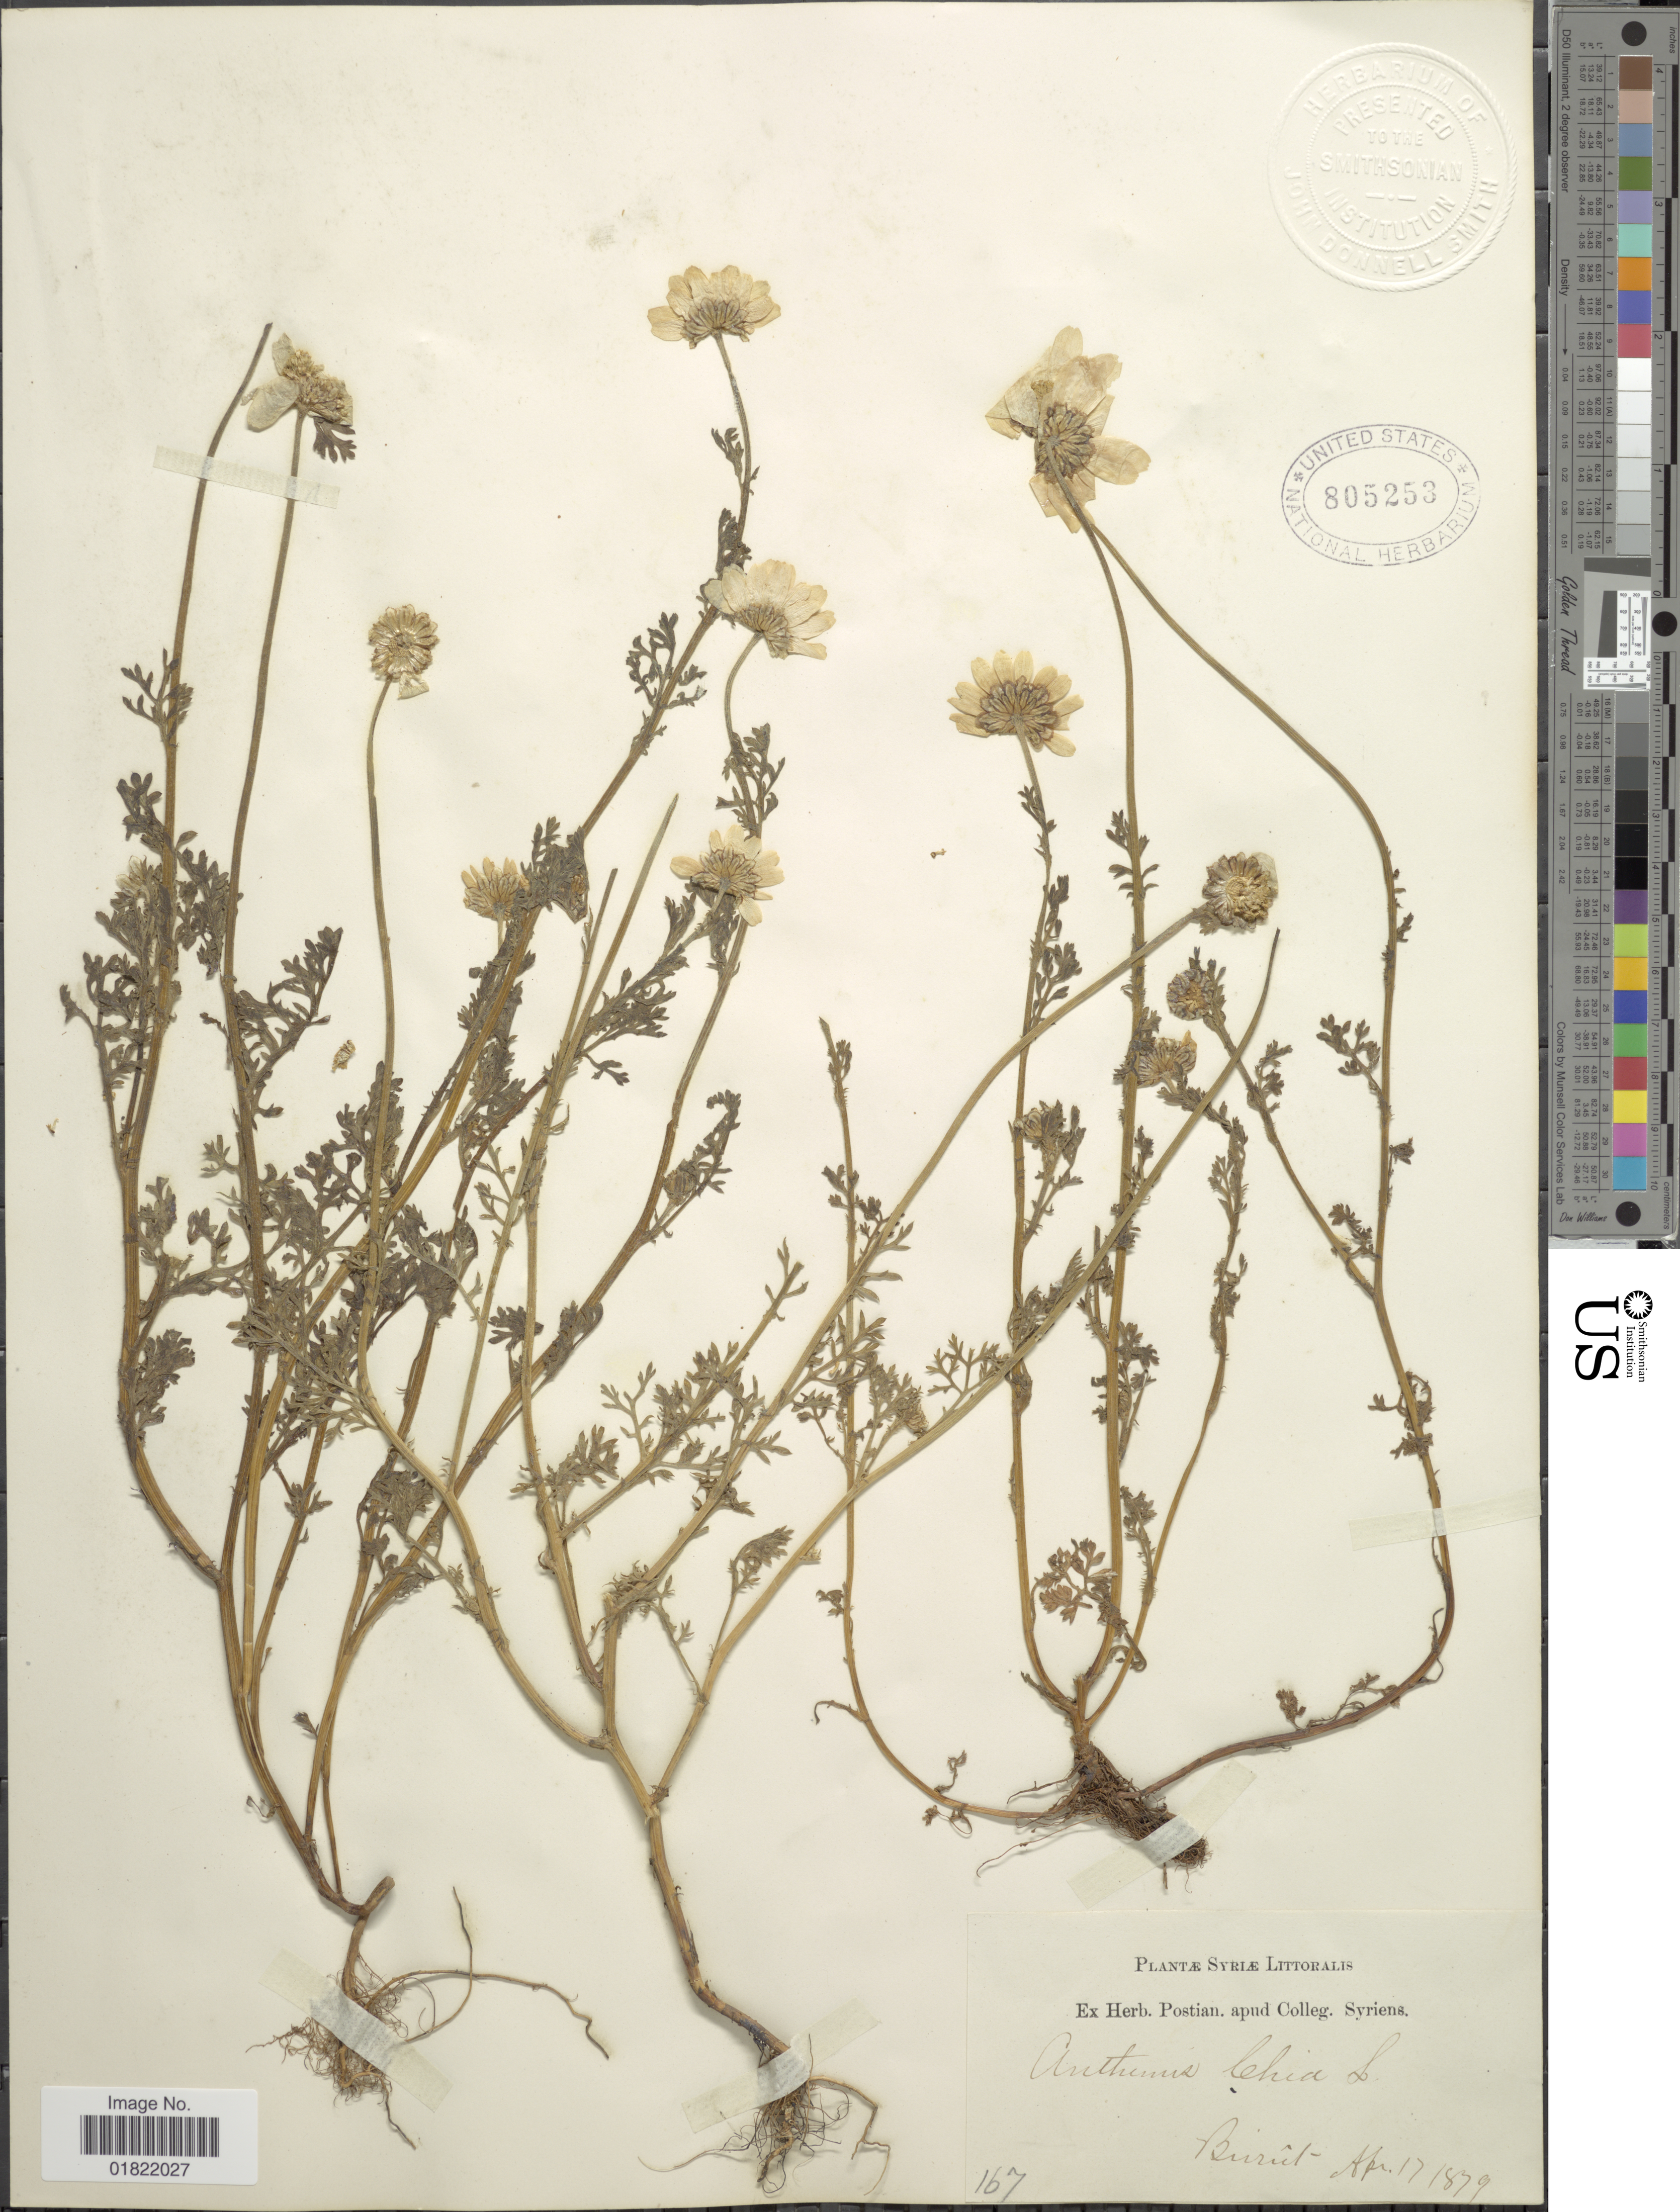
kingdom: Plantae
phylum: Tracheophyta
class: Magnoliopsida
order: Asterales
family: Asteraceae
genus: Anthemis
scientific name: Anthemis chia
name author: L.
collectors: ex herb. Postian. apud Colleg. Syriens. Protest. USE "Fannie P. A. Shepard" (10308853) AS PRIMARY COLLECTOR INSTEAD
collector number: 167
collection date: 1879-04-17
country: Syria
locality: Burut [interpreted]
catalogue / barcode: US 805253